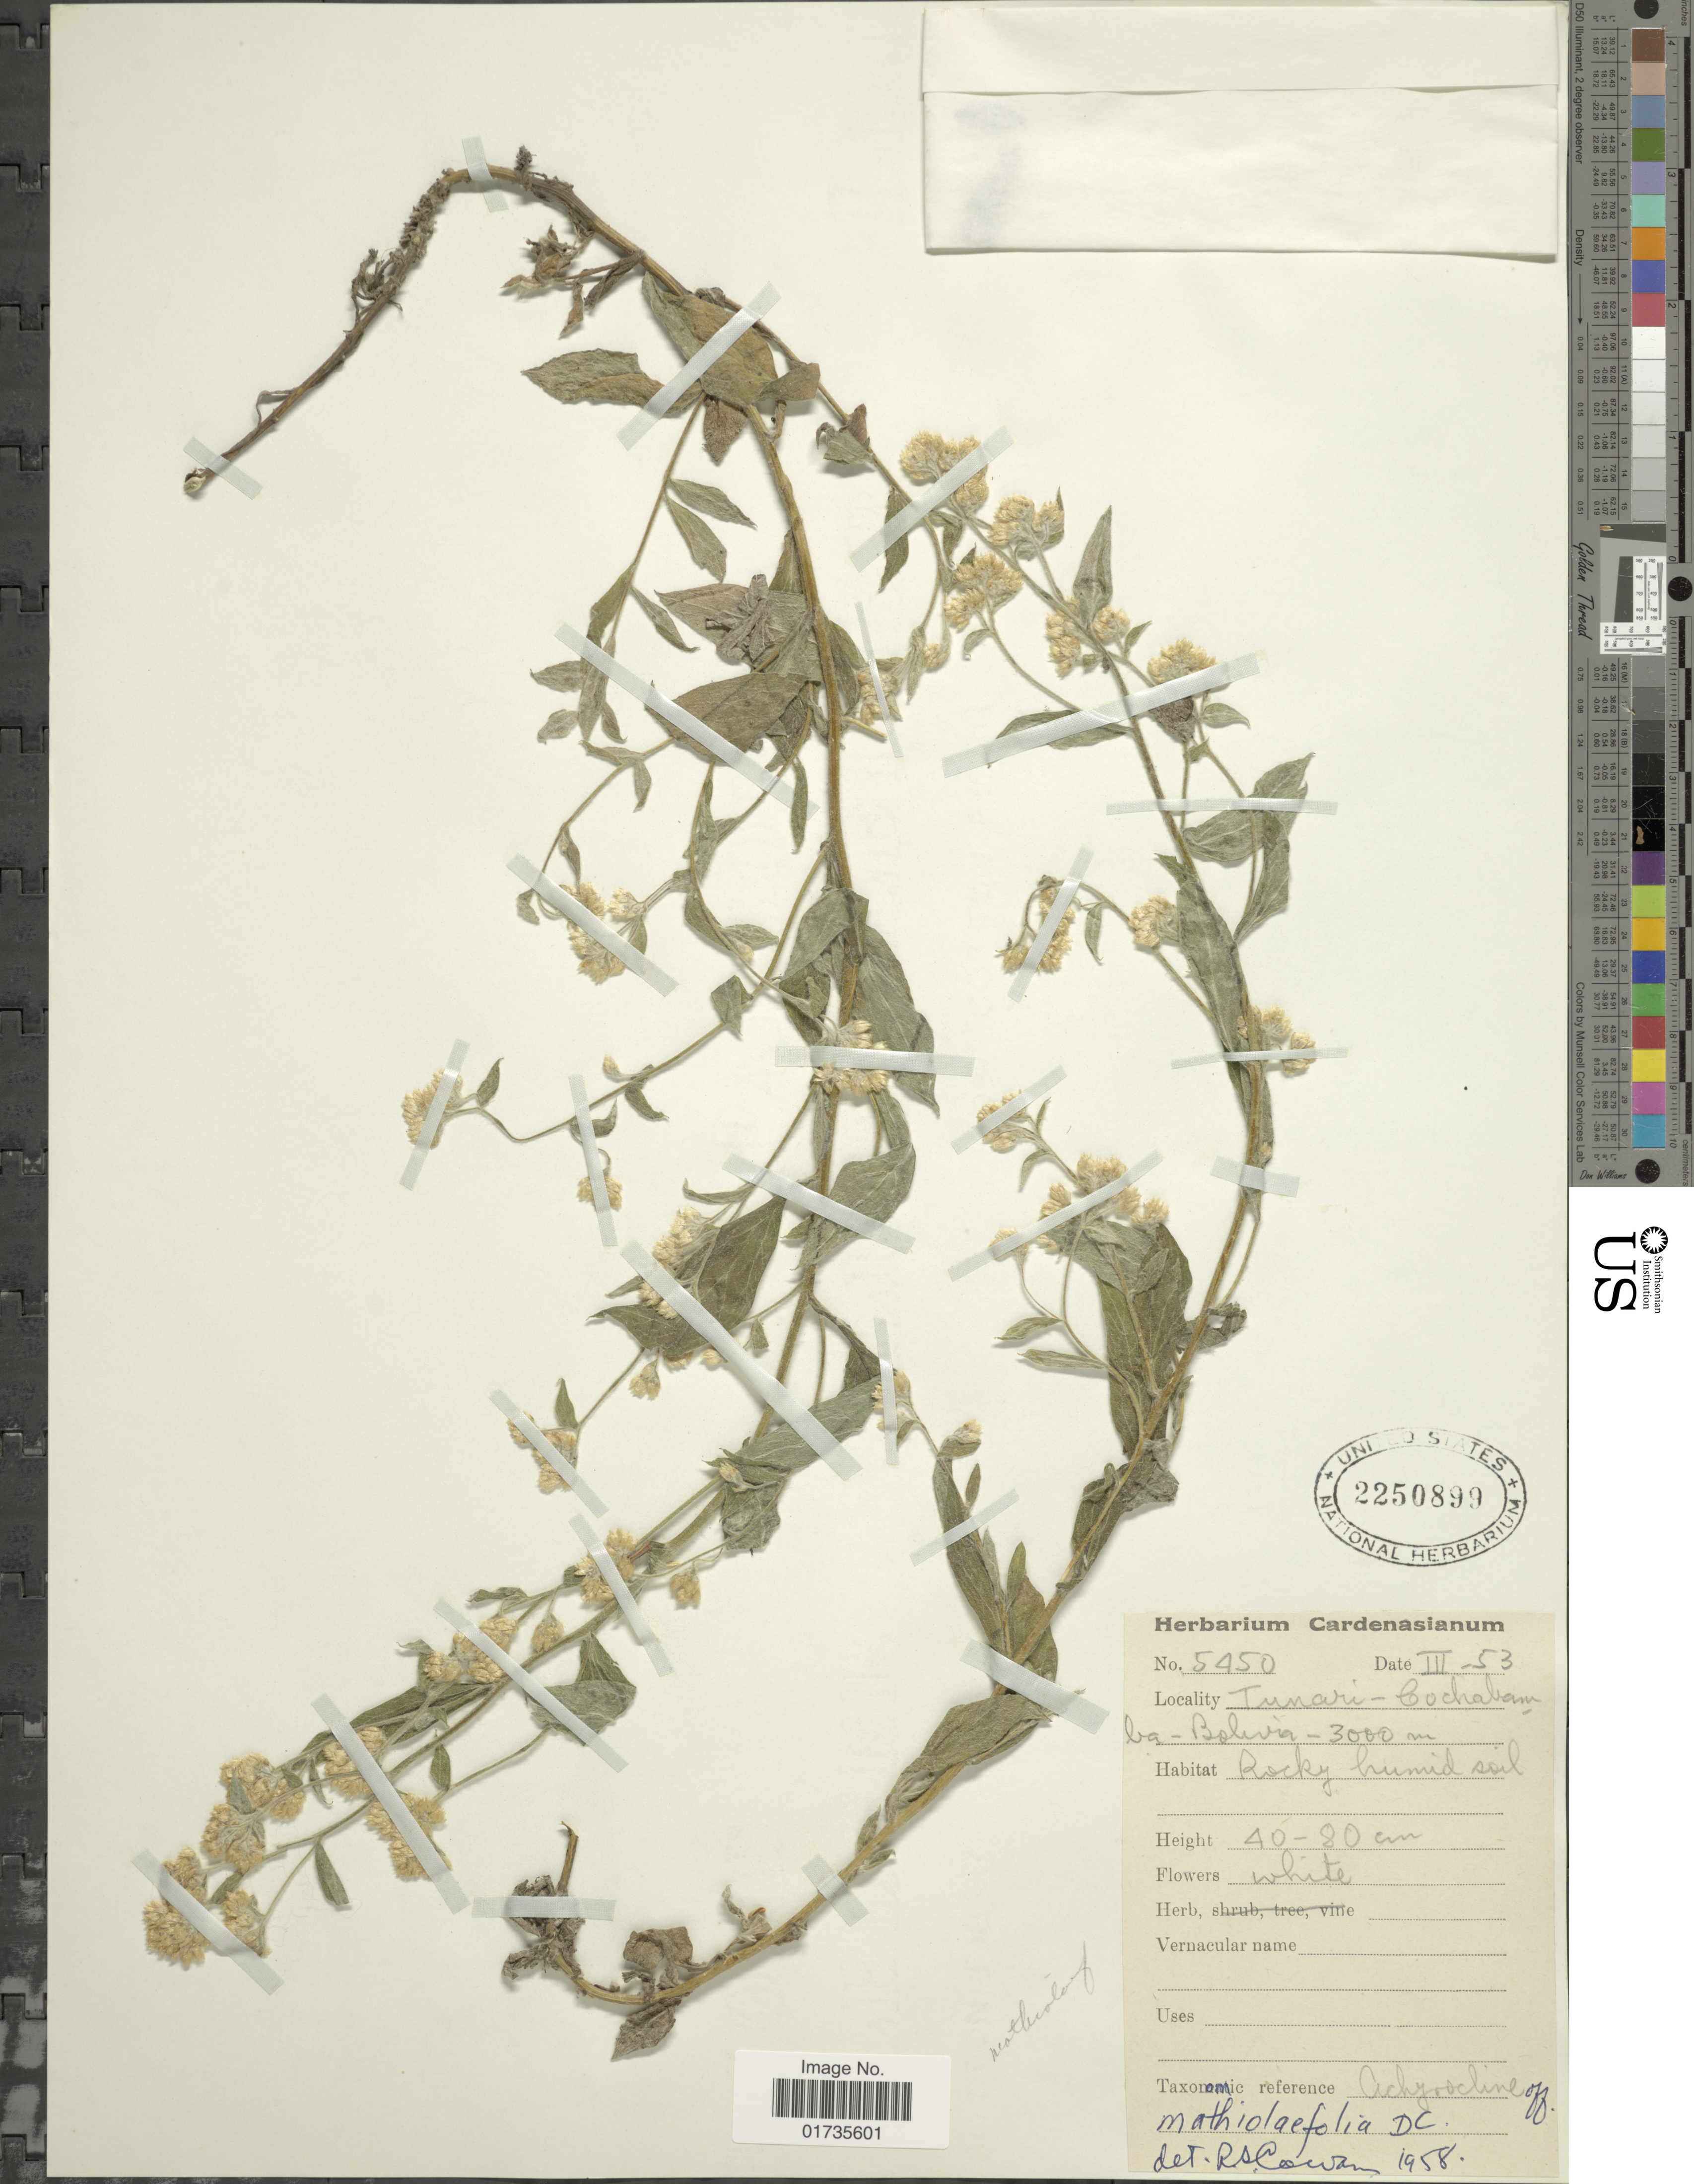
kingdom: Plantae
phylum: Tracheophyta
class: Magnoliopsida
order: Asterales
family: Asteraceae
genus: Achyrocline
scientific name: Achyrocline hyperchlora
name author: S.F. Blake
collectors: ex herb. Cardenasianum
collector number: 5450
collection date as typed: Transcribed d/m/y: /3/53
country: Bolivia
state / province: Cochabamba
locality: Tunari-Cochabamba-Bolivia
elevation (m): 3000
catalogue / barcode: US 2250899